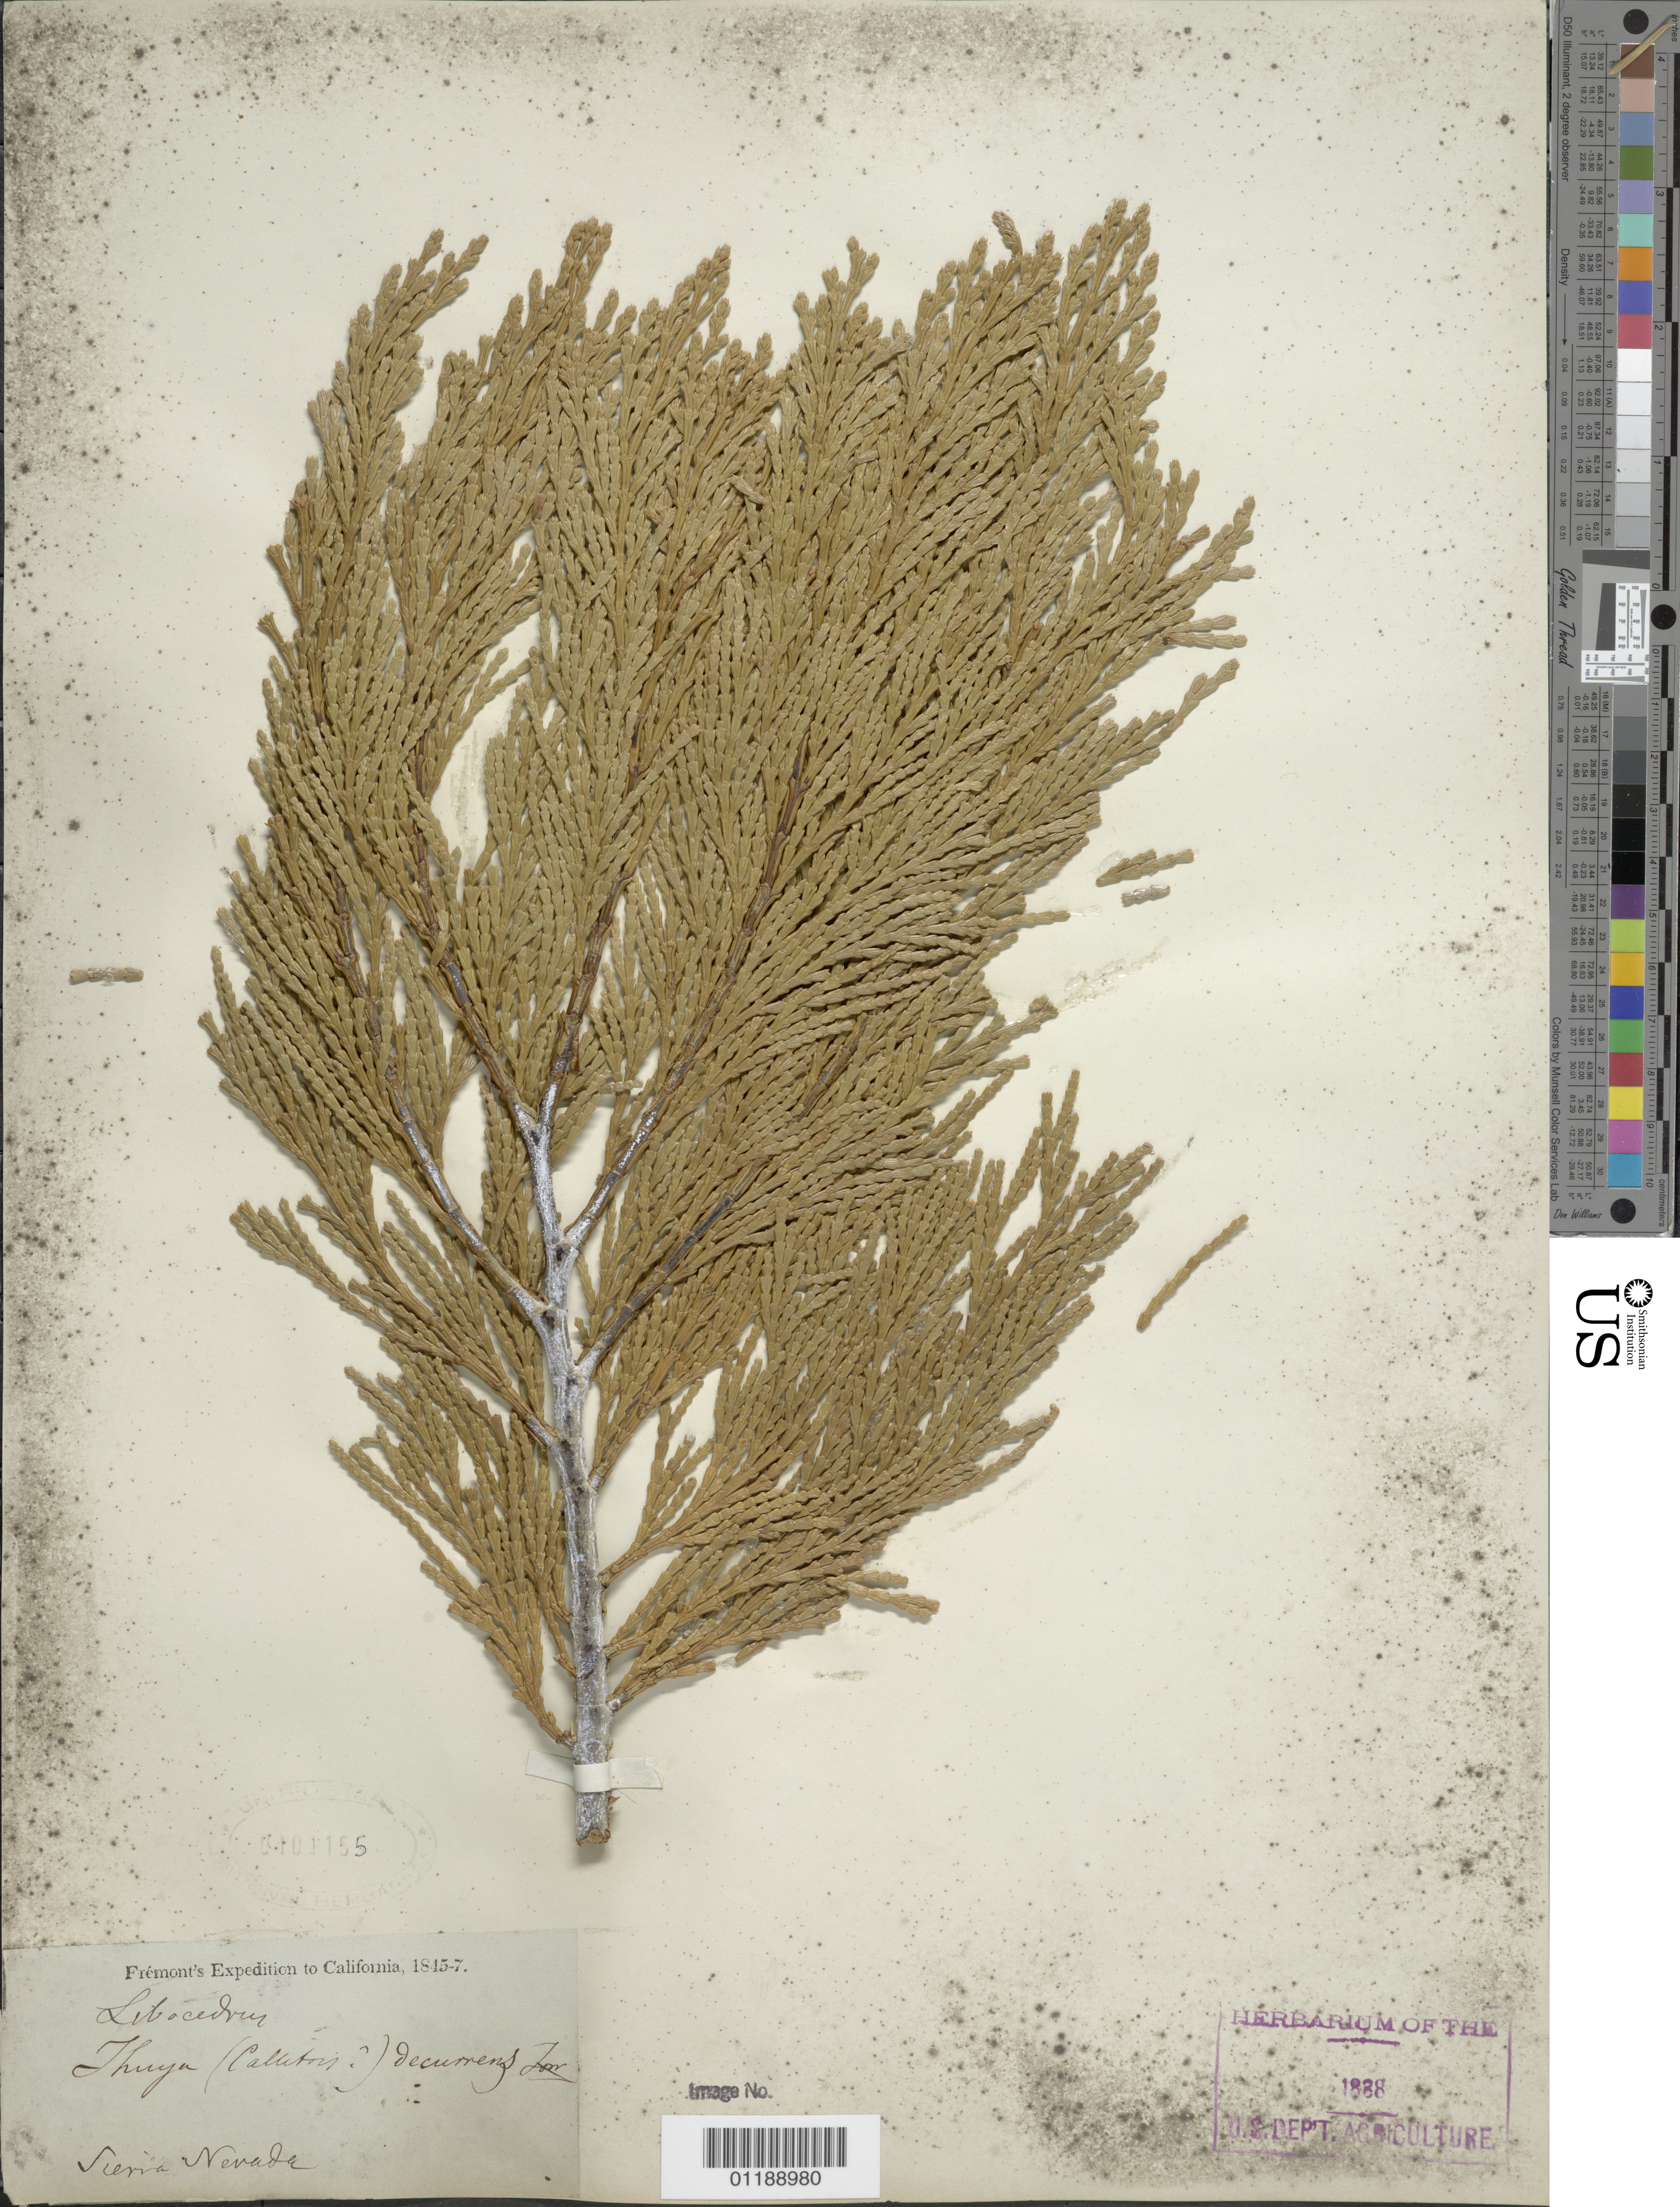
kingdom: Plantae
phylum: Tracheophyta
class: Pinopsida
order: Pinales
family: Cupressaceae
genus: Libocedrus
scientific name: Libocedrus decurrens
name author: Torr.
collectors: J. C. Frémont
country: United States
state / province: California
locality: Sierra Nevada.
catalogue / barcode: US 101155